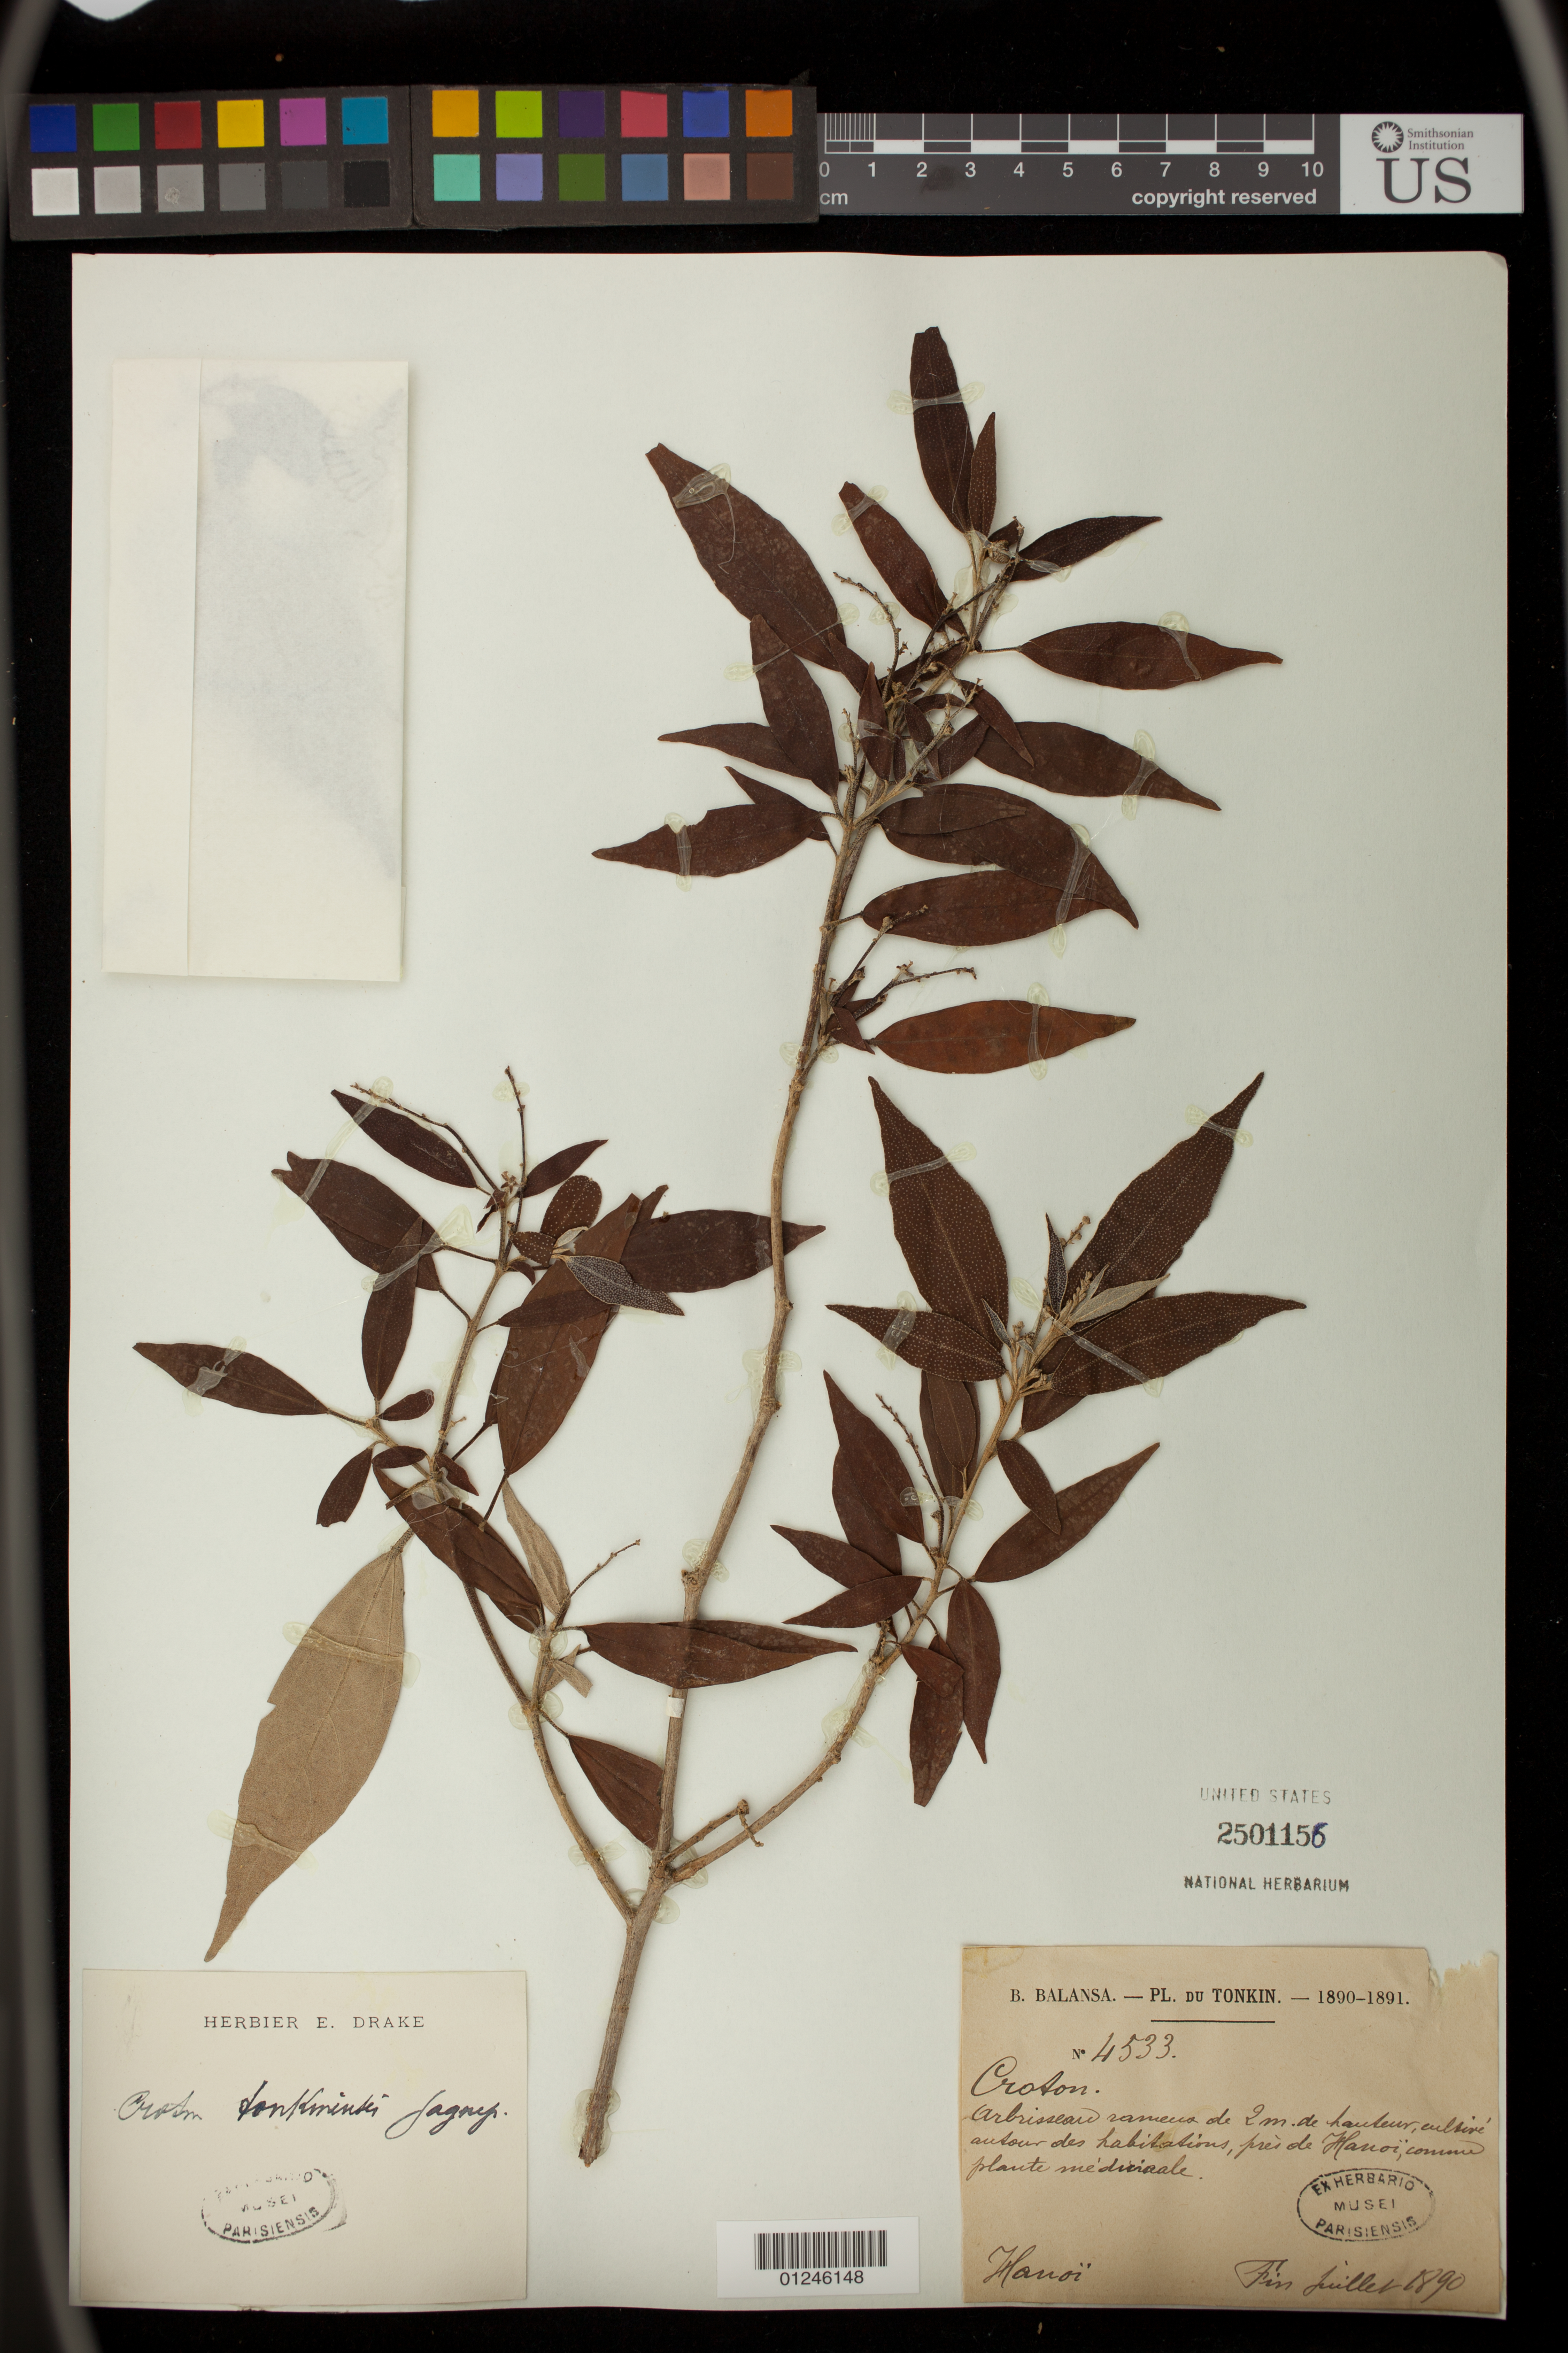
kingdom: Plantae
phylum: Tracheophyta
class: Magnoliopsida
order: Malpighiales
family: Euphorbiaceae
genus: Croton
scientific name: Croton tonkinensis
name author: Gagnep.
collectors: B. Balansa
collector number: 4533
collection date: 1890-07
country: Vietnam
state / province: Ha Noi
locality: Hanoi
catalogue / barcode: US 2501156